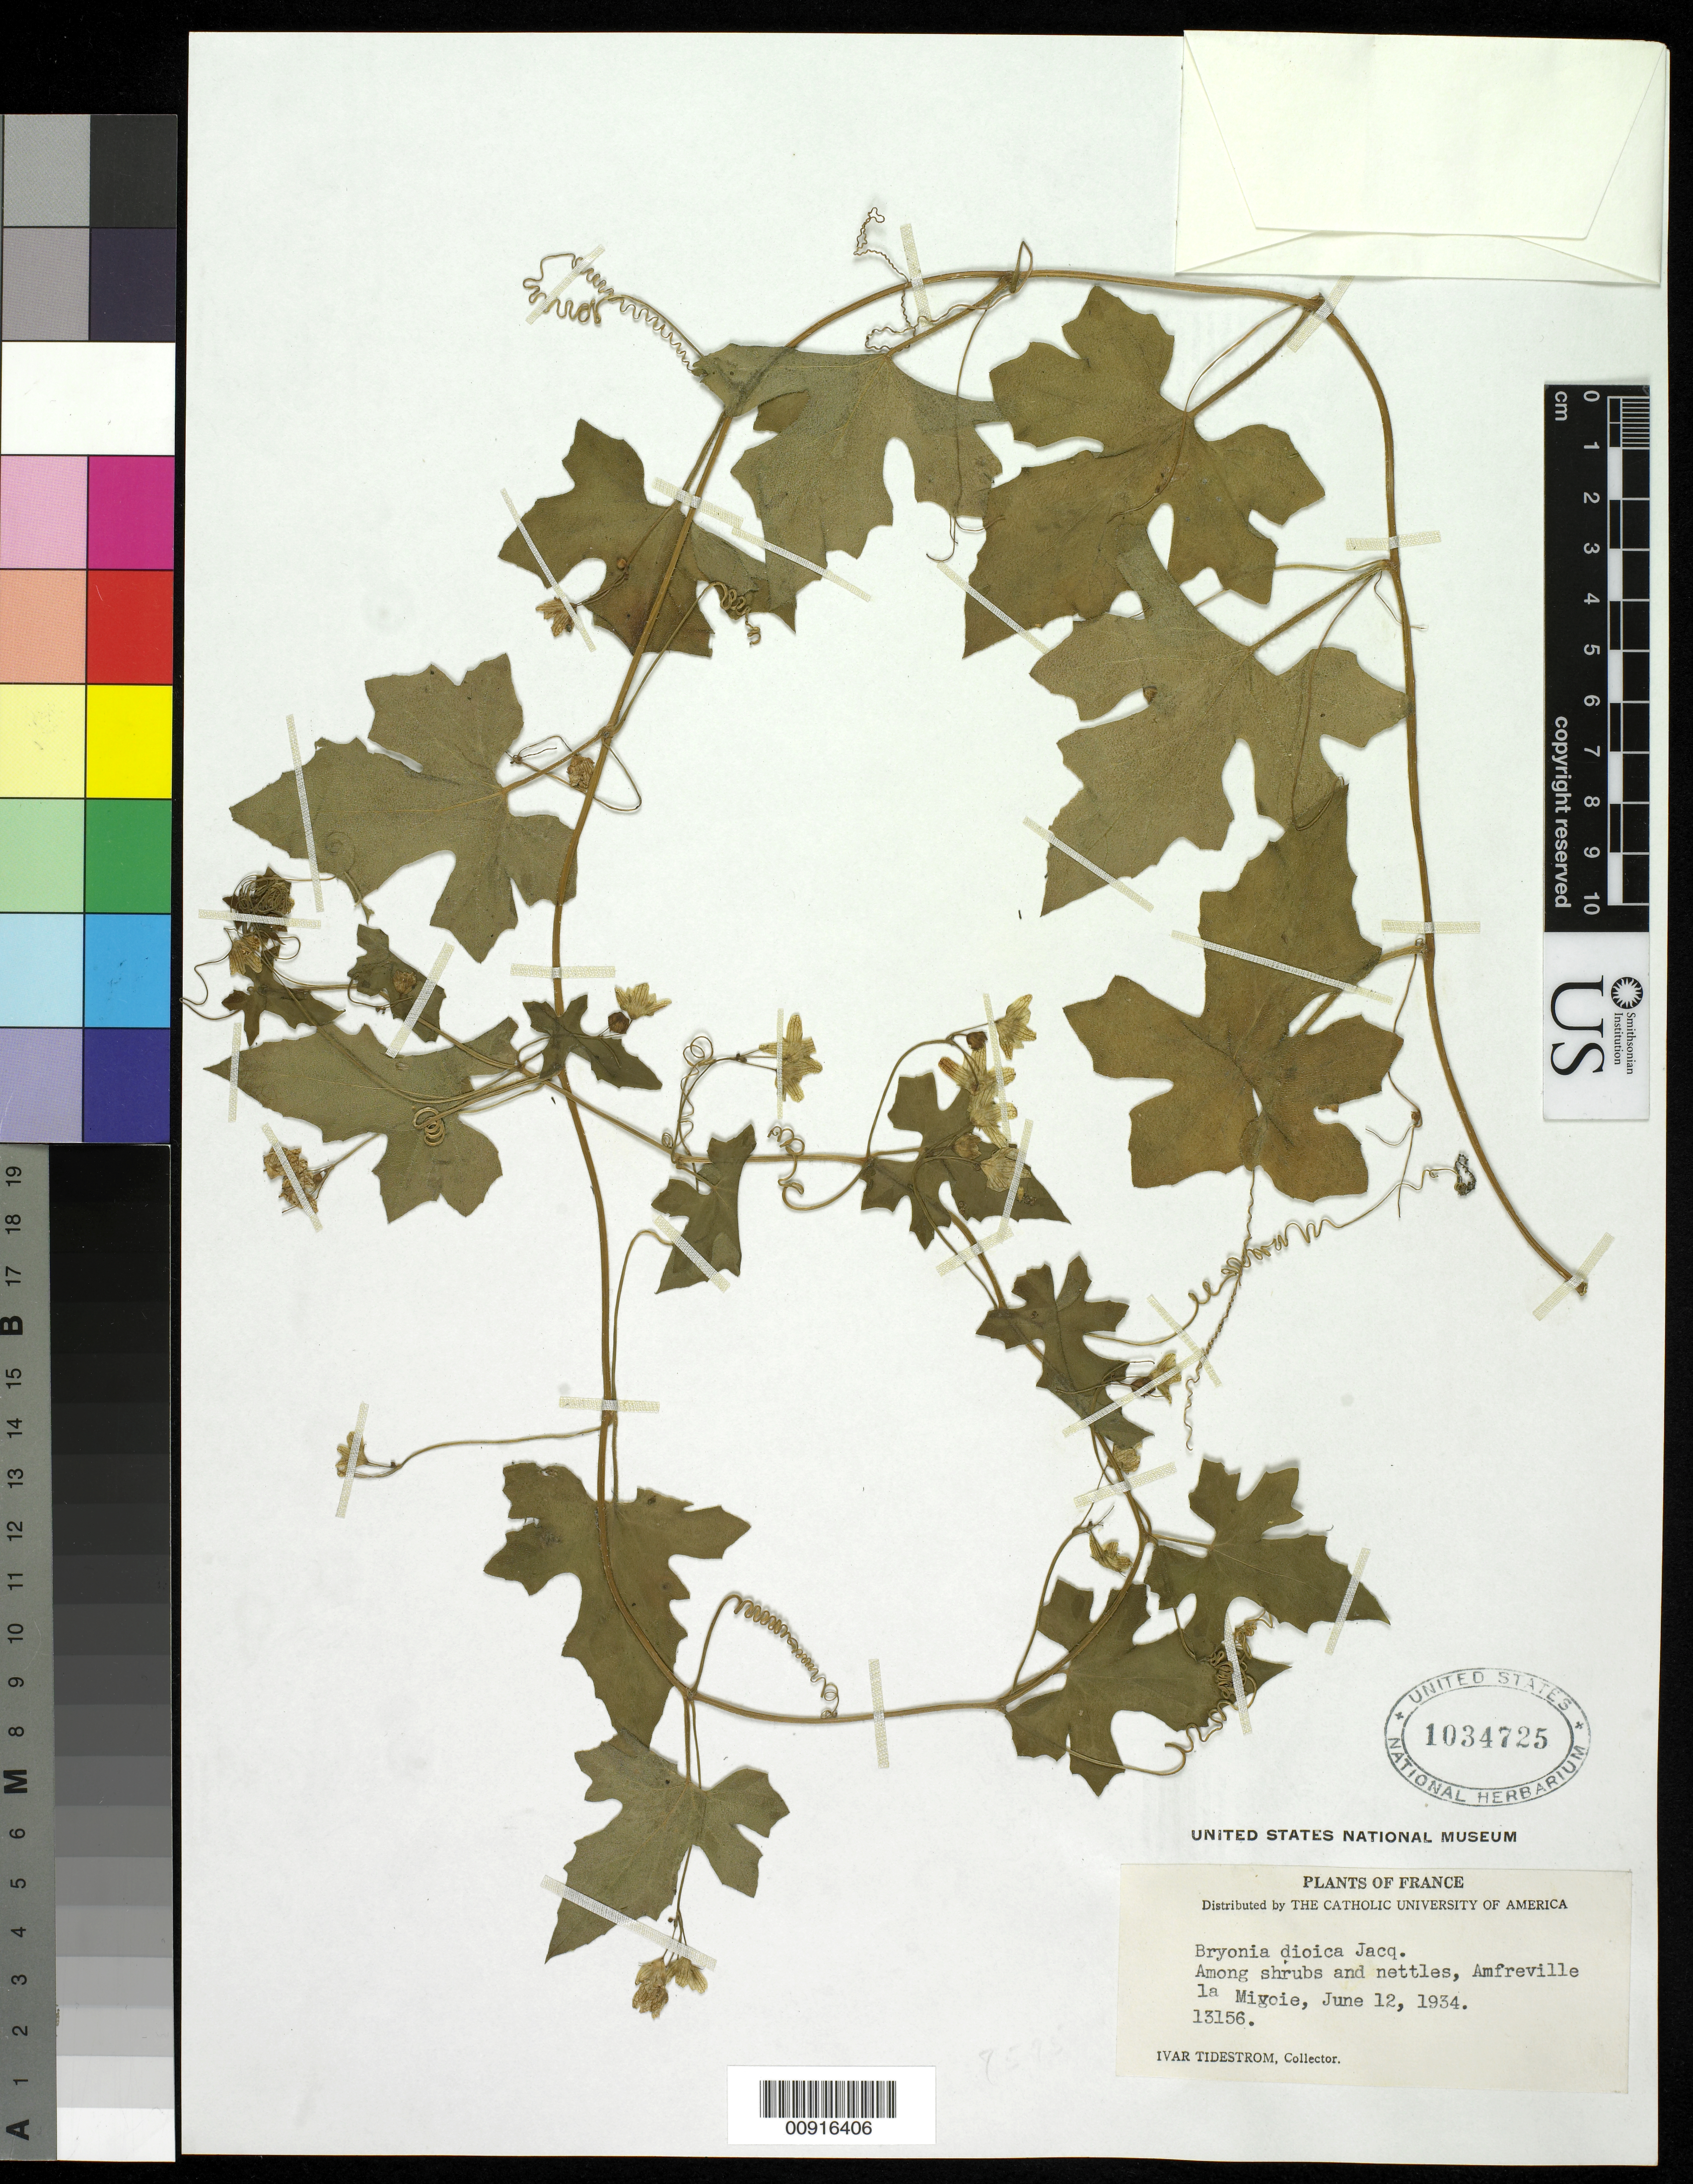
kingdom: Plantae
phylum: Tracheophyta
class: Magnoliopsida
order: Cucurbitales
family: Cucurbitaceae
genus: Bryonia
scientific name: Bryonia dioica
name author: Jacq.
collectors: I. F. Tidestrom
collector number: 13156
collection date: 1934-06-12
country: France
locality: Amfreville la Mivoie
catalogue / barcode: US 1034725